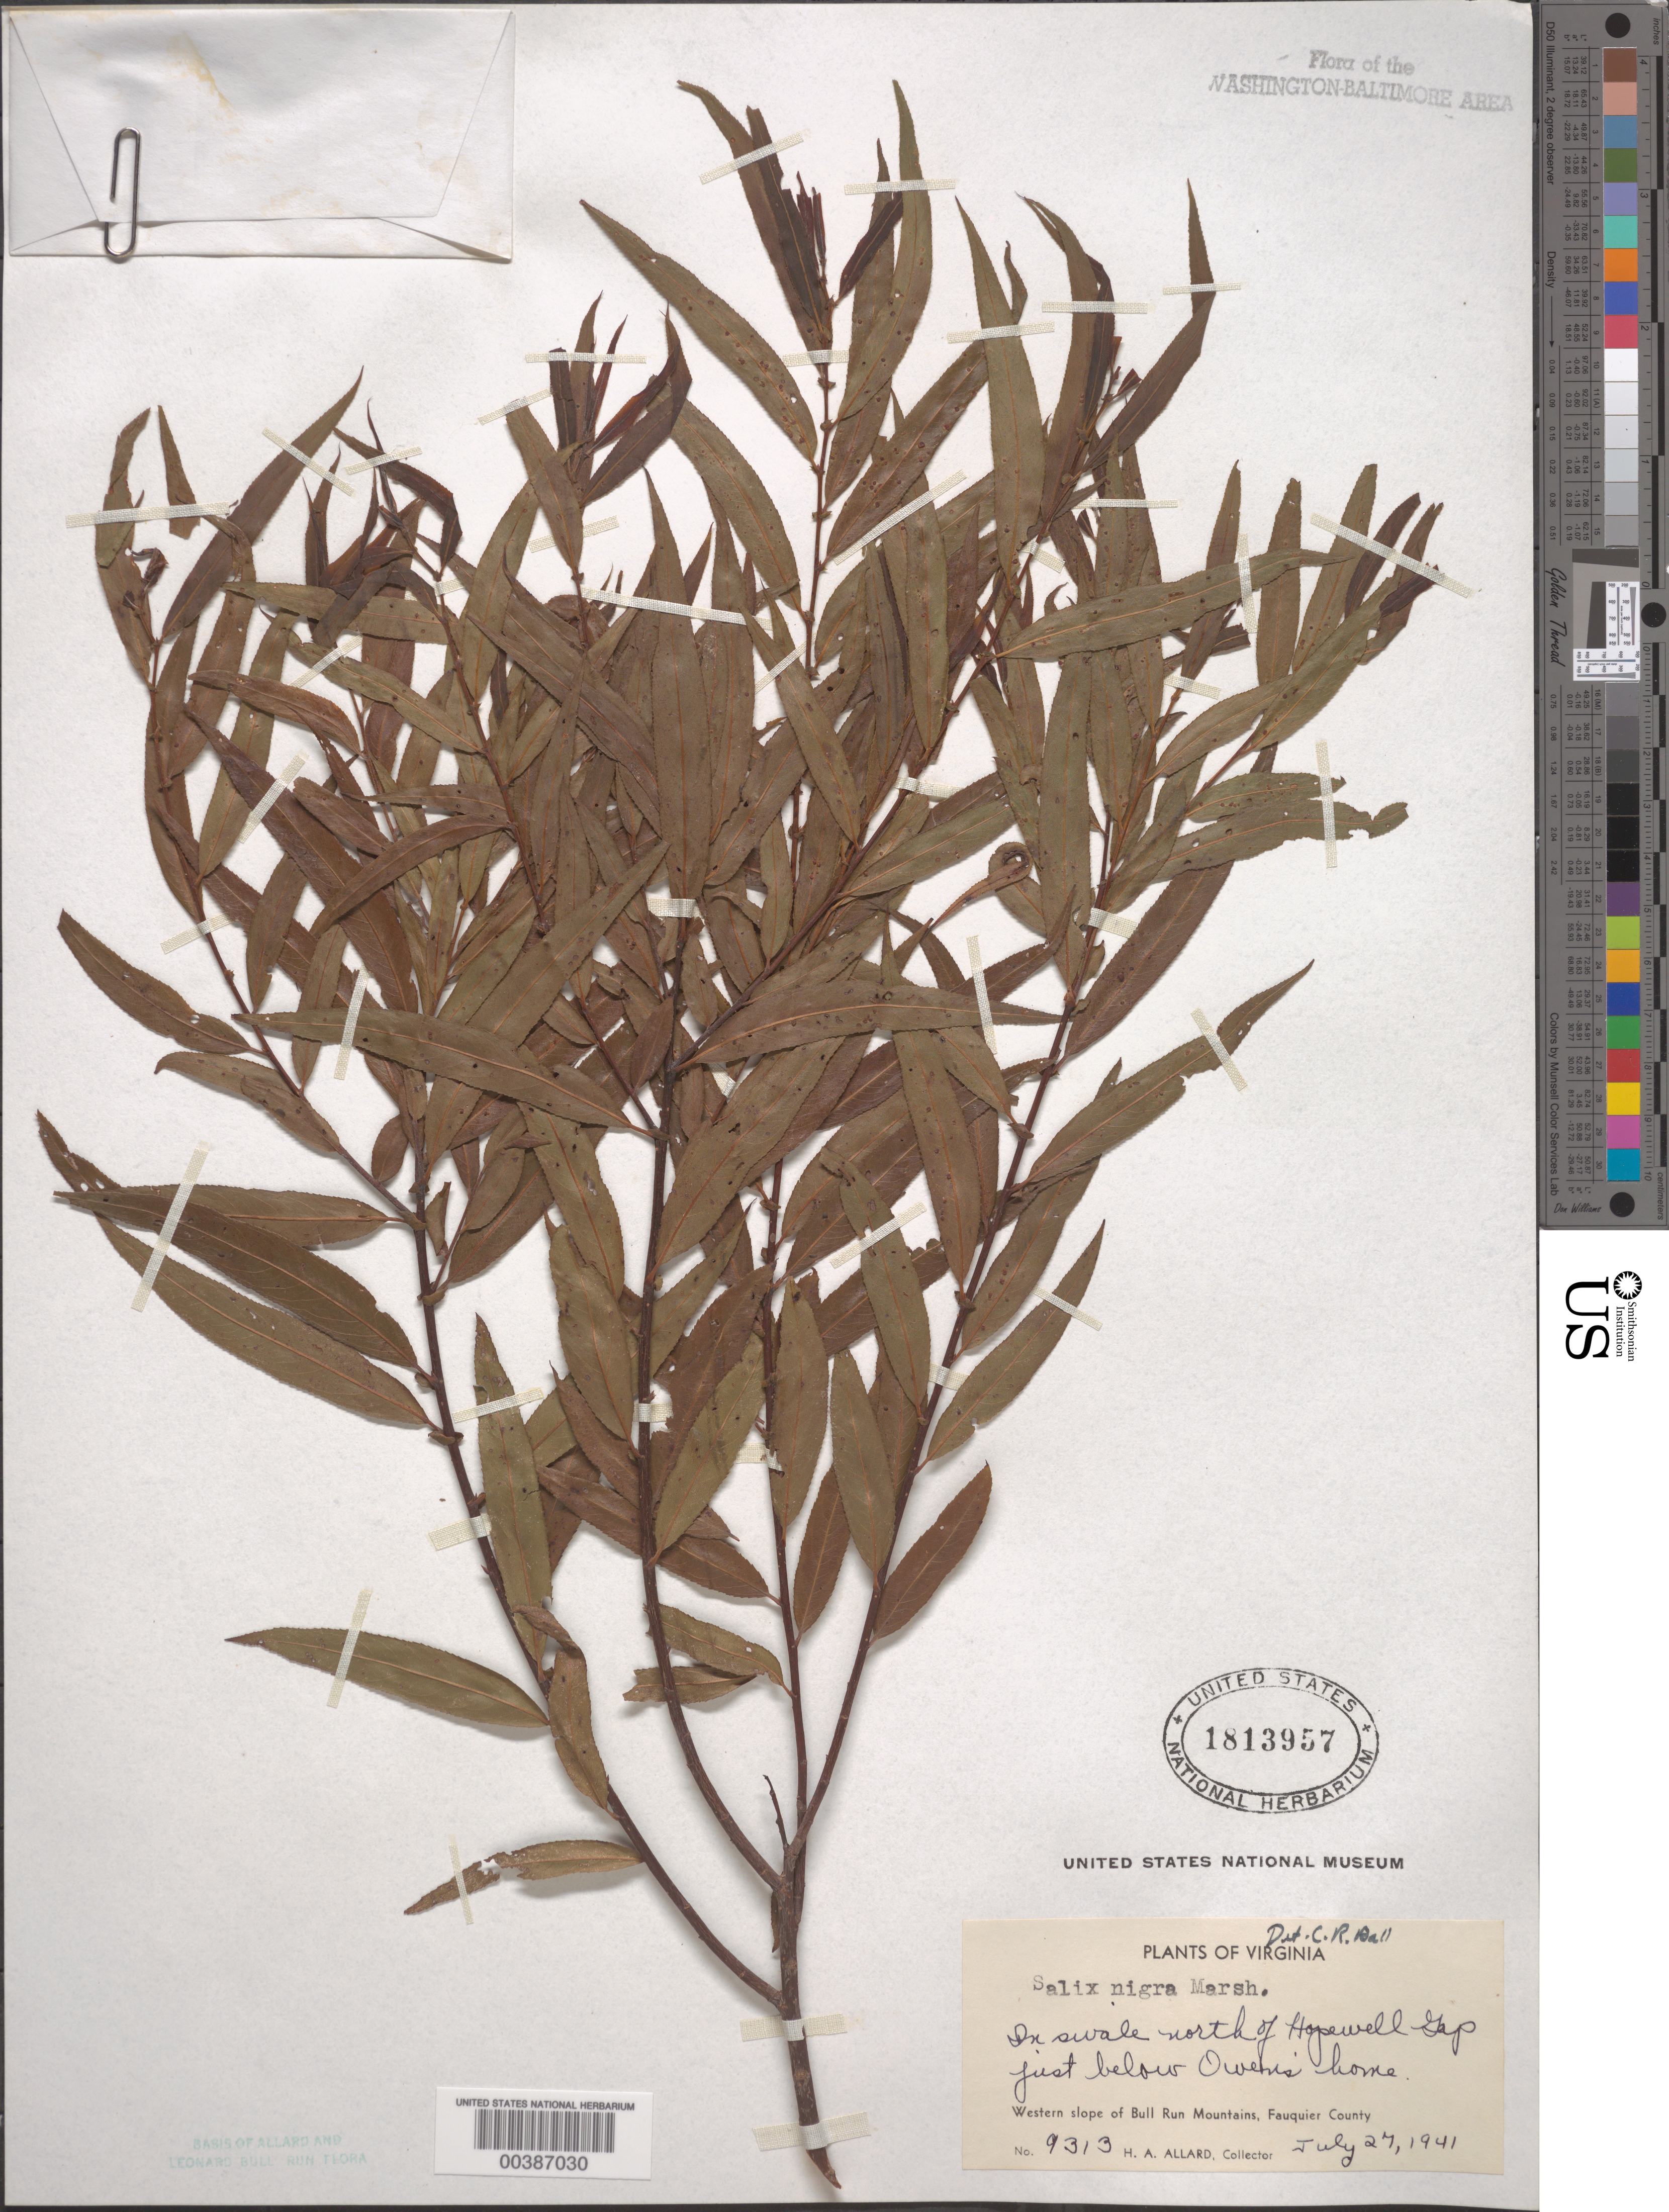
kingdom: Plantae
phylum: Tracheophyta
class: Magnoliopsida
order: Malpighiales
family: Salicaceae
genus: Salix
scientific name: Salix nigra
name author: Marshall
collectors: H. A. Allard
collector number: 9313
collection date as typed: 27 Jul 1941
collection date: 1941-07-27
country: United States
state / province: Virginia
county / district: Fauquier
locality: North of Hopewell Gap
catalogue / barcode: US 1813957